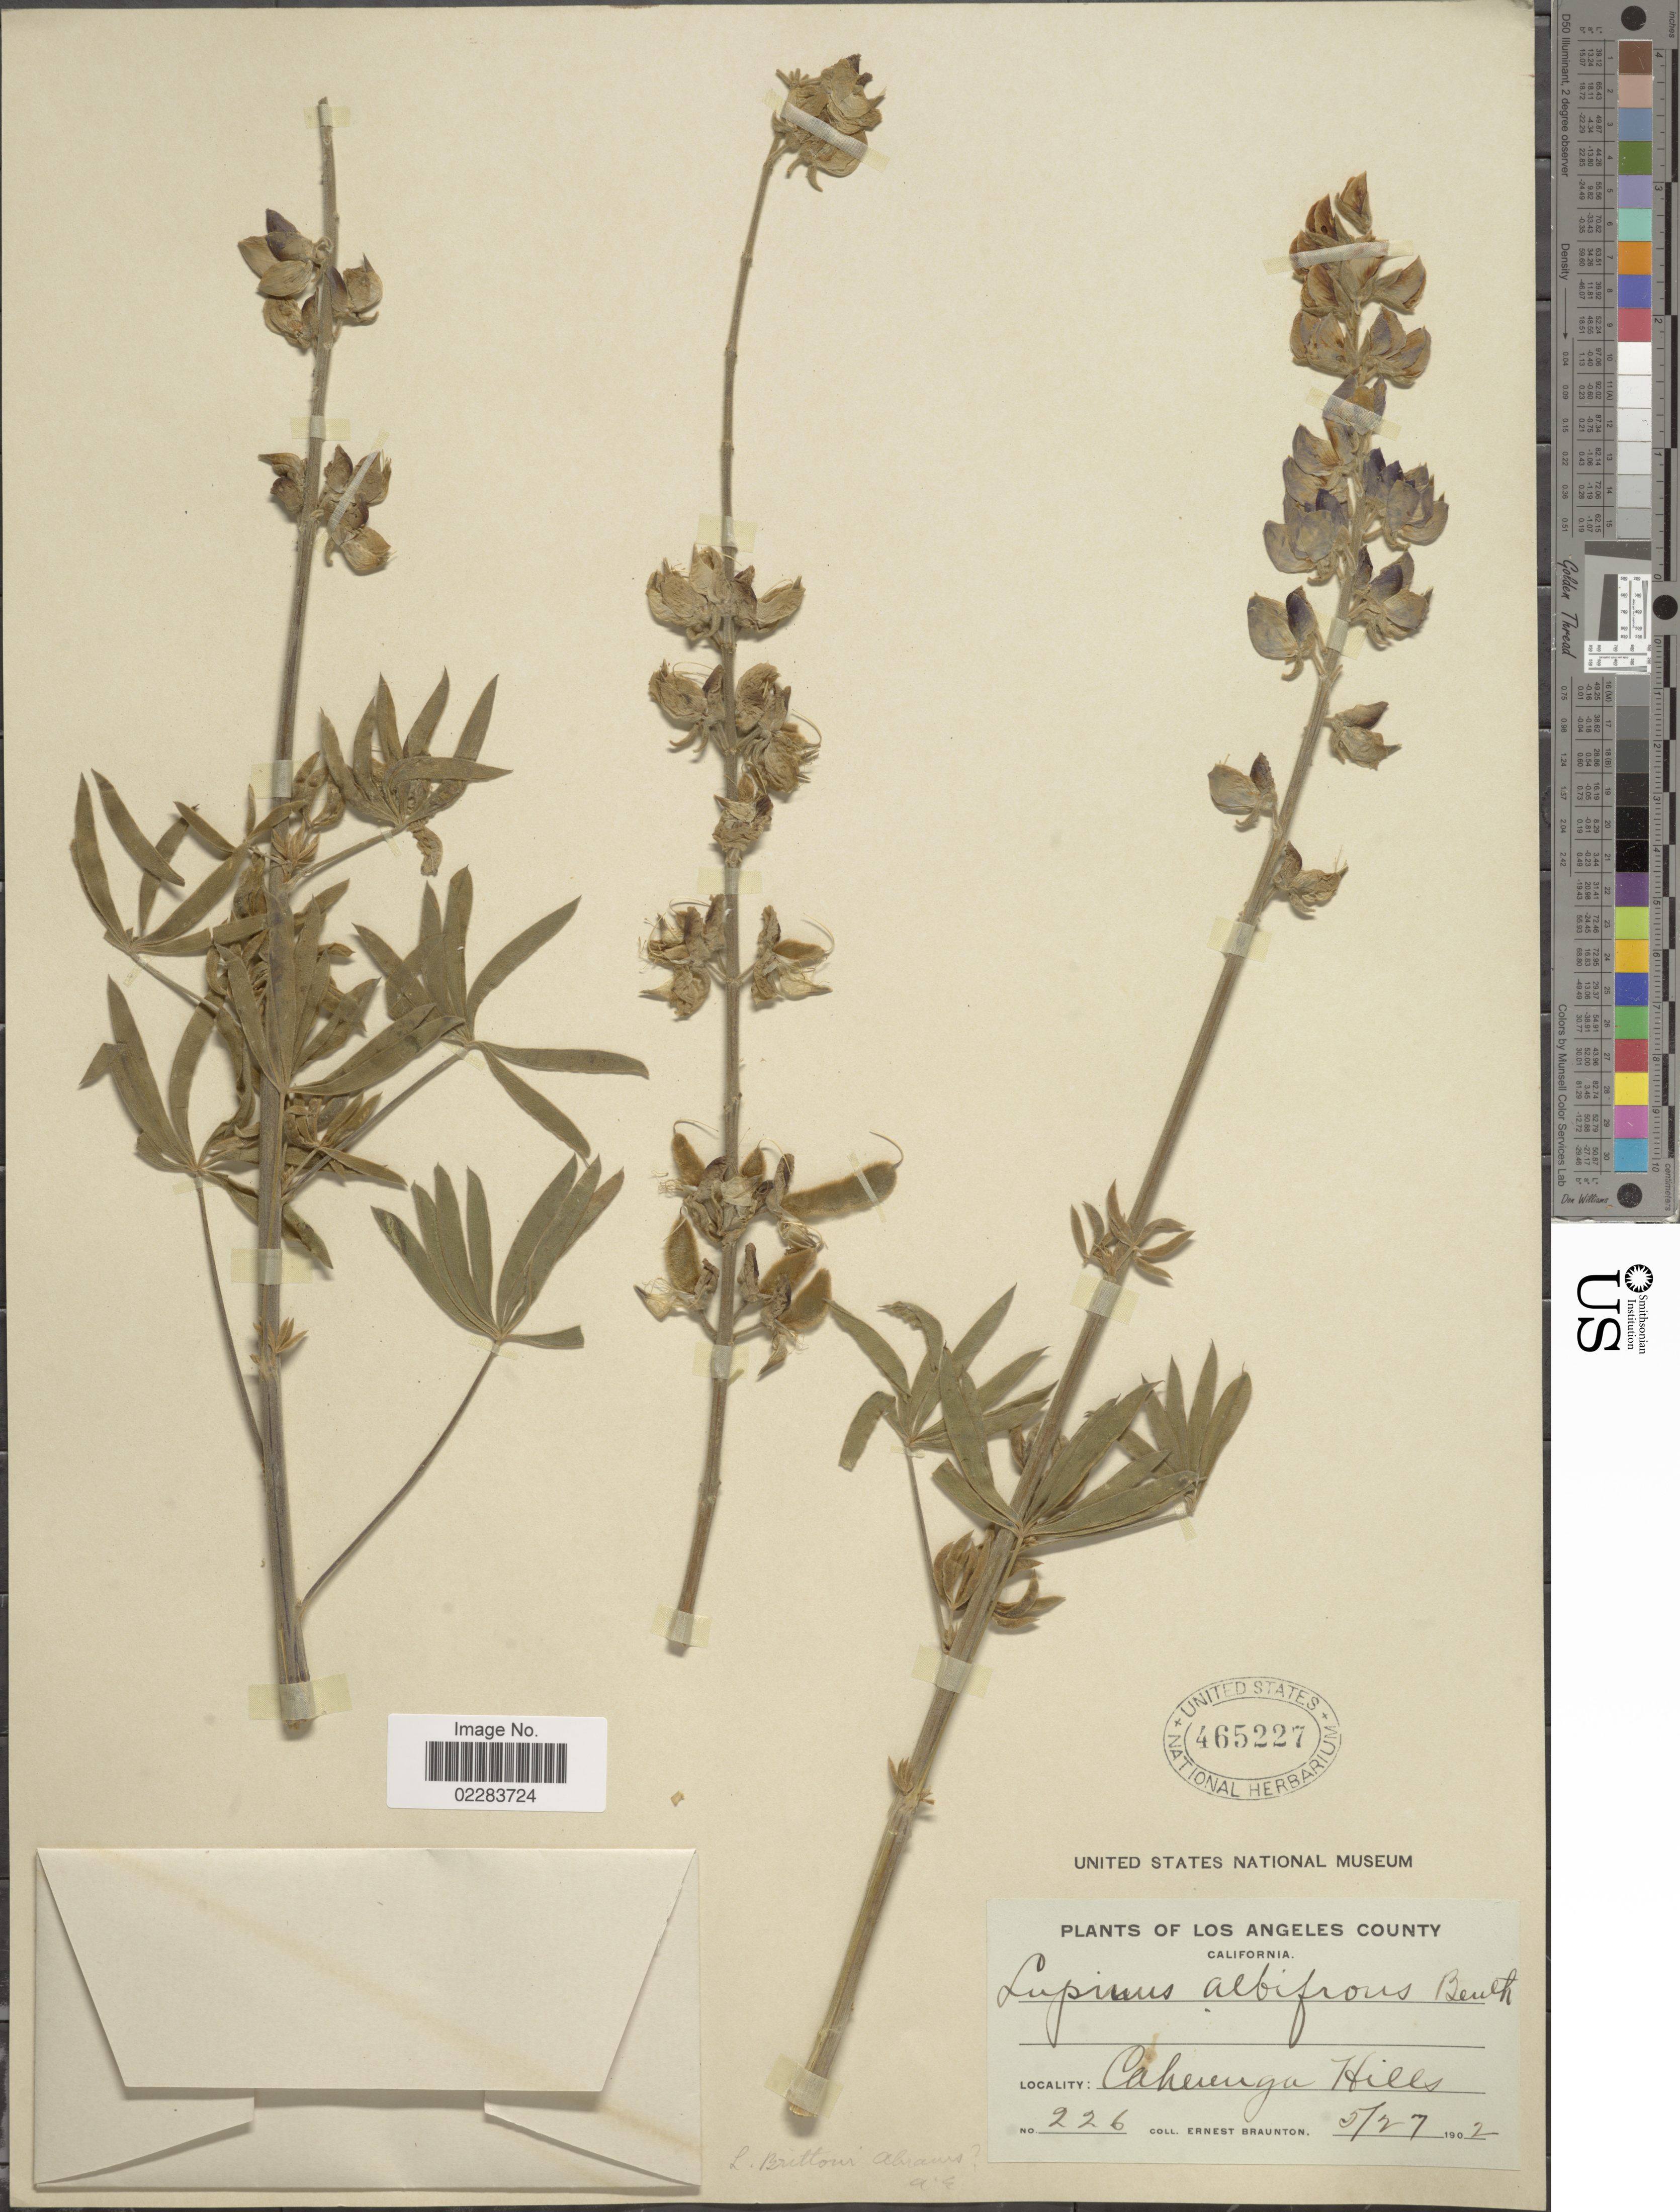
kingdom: Plantae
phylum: Tracheophyta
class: Magnoliopsida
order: Fabales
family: Fabaceae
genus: Lupinus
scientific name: Lupinus albifrons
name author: Benth.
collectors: E. Braunton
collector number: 226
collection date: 1902-05-27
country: United States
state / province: California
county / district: Los Angeles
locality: Los Angeles County. Cahuenga Hills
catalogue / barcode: US 465227